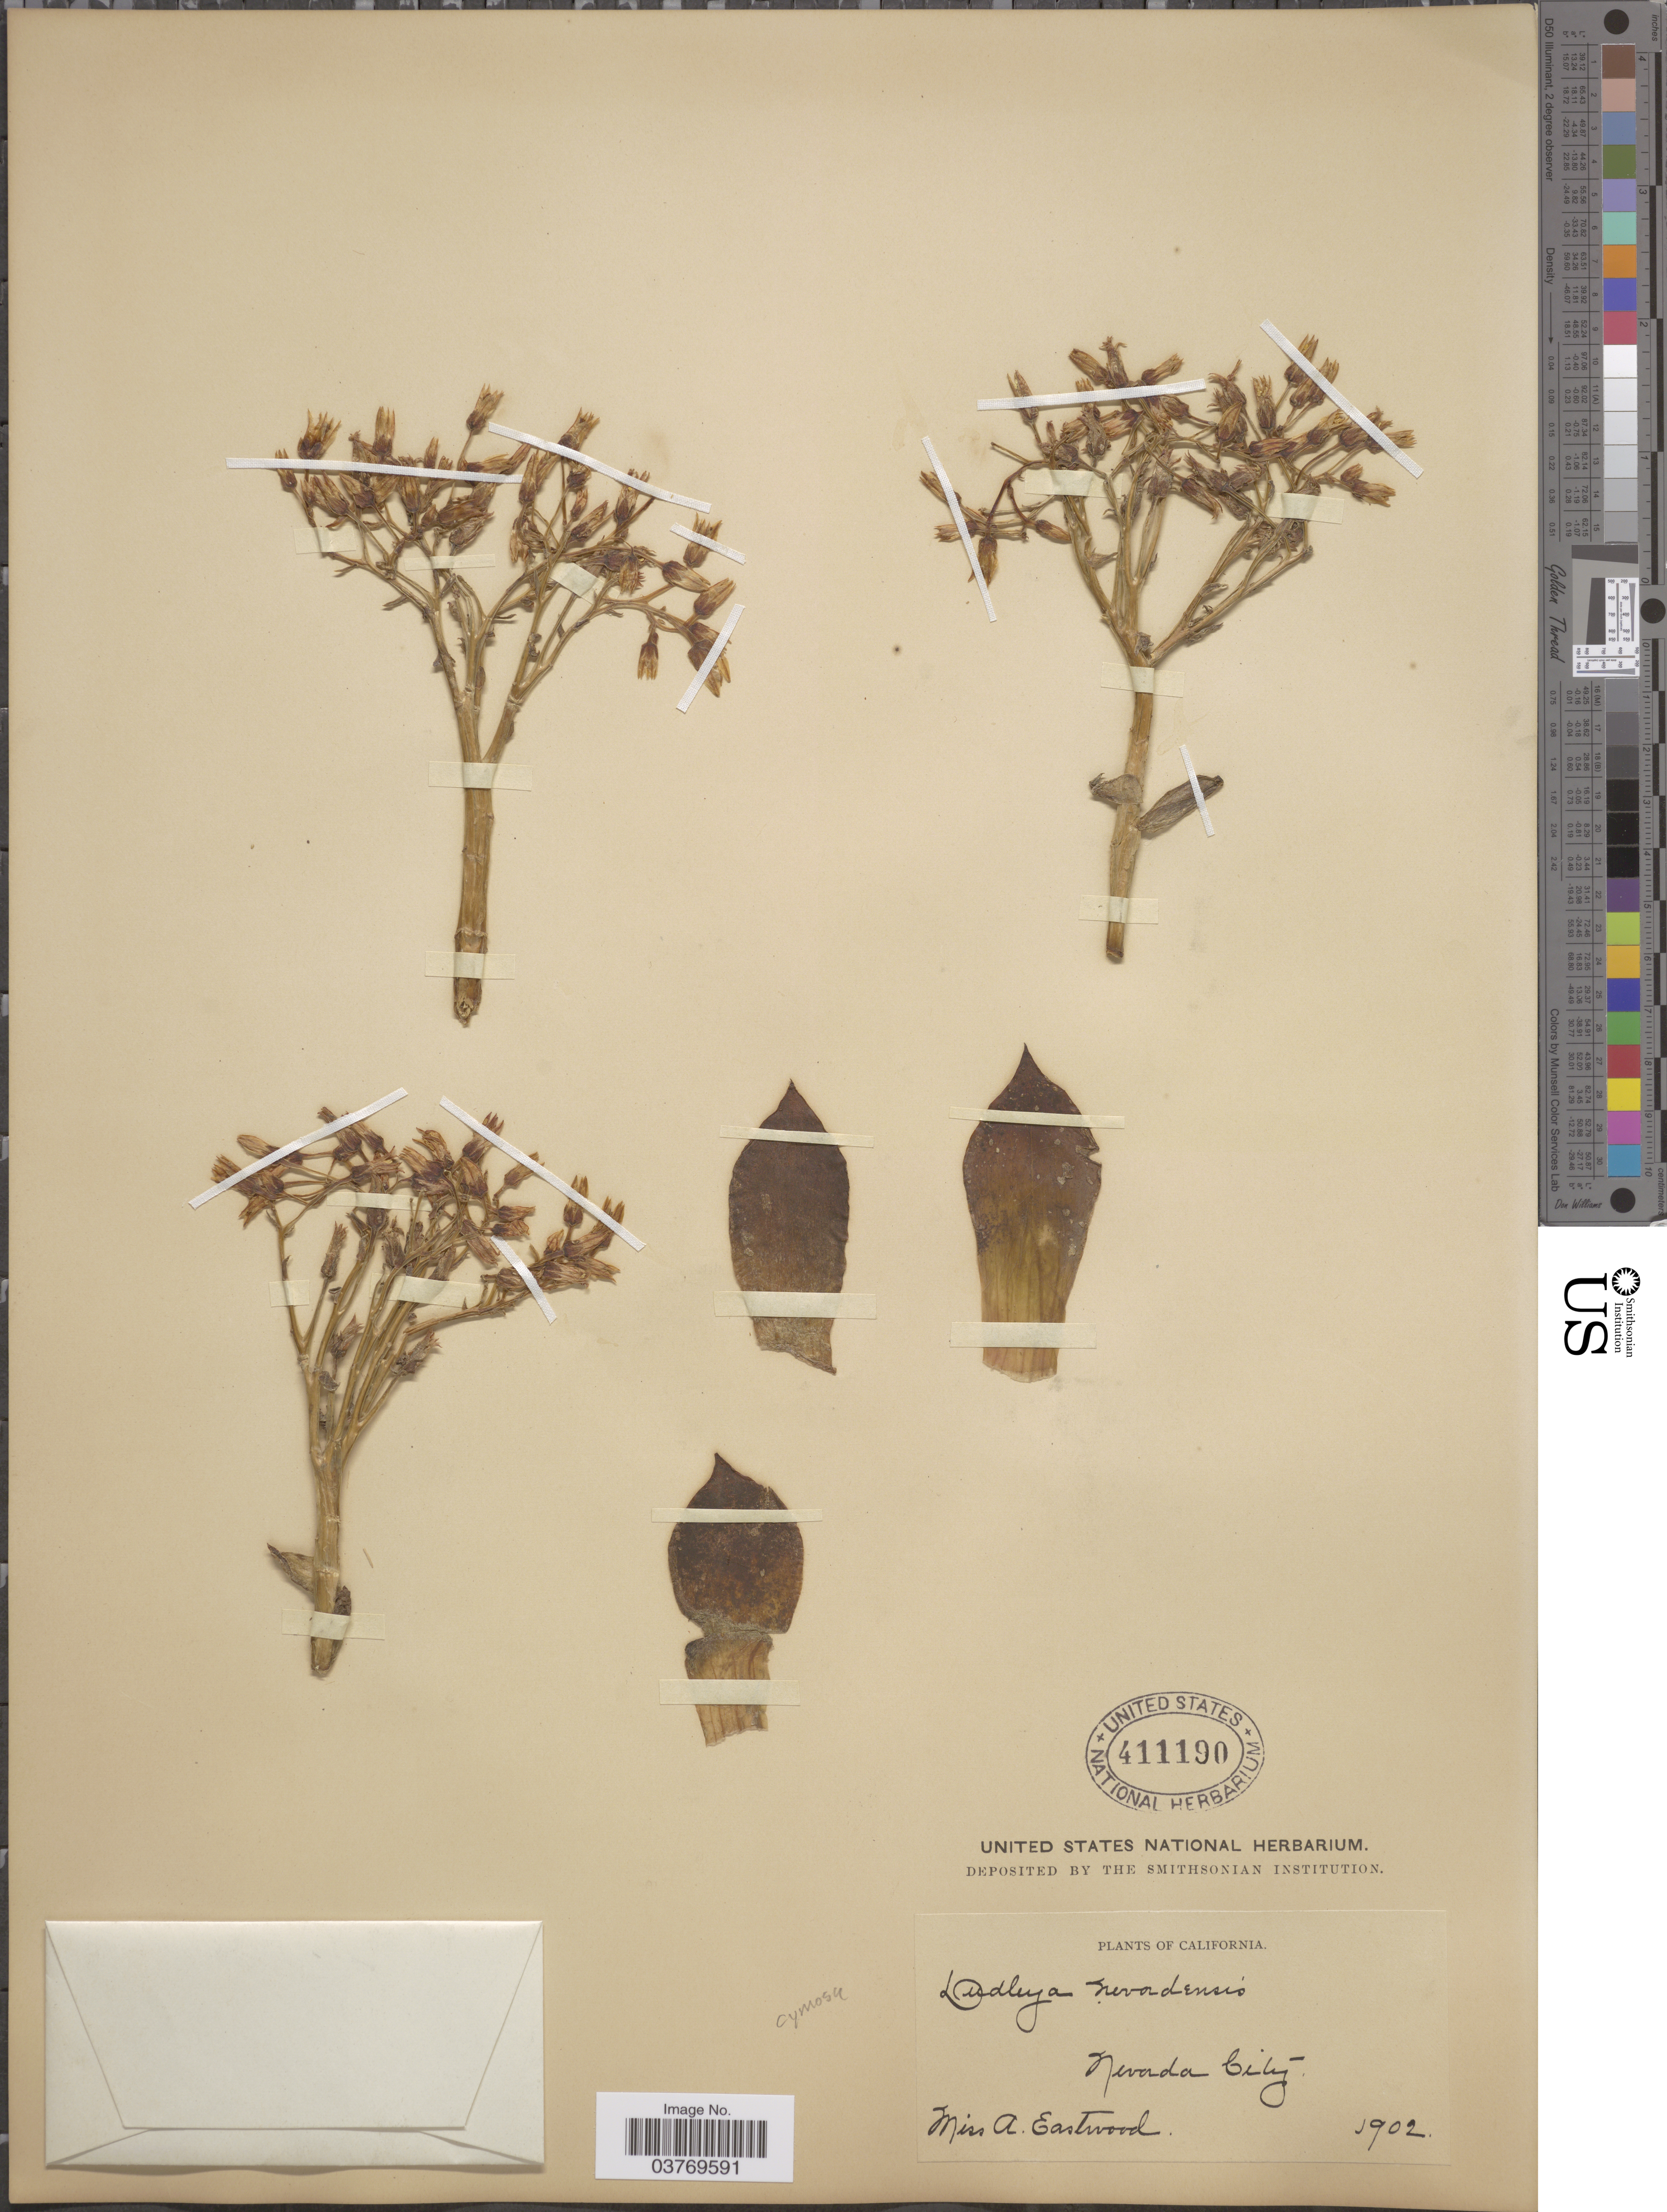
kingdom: Plantae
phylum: Tracheophyta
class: Magnoliopsida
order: Saxifragales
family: Crassulaceae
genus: Dudleya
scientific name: Dudleya cymosa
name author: (Lem.) Britton & Rose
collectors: A. Eastwood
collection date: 1902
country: United States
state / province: California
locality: Nevada City.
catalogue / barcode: US 411190